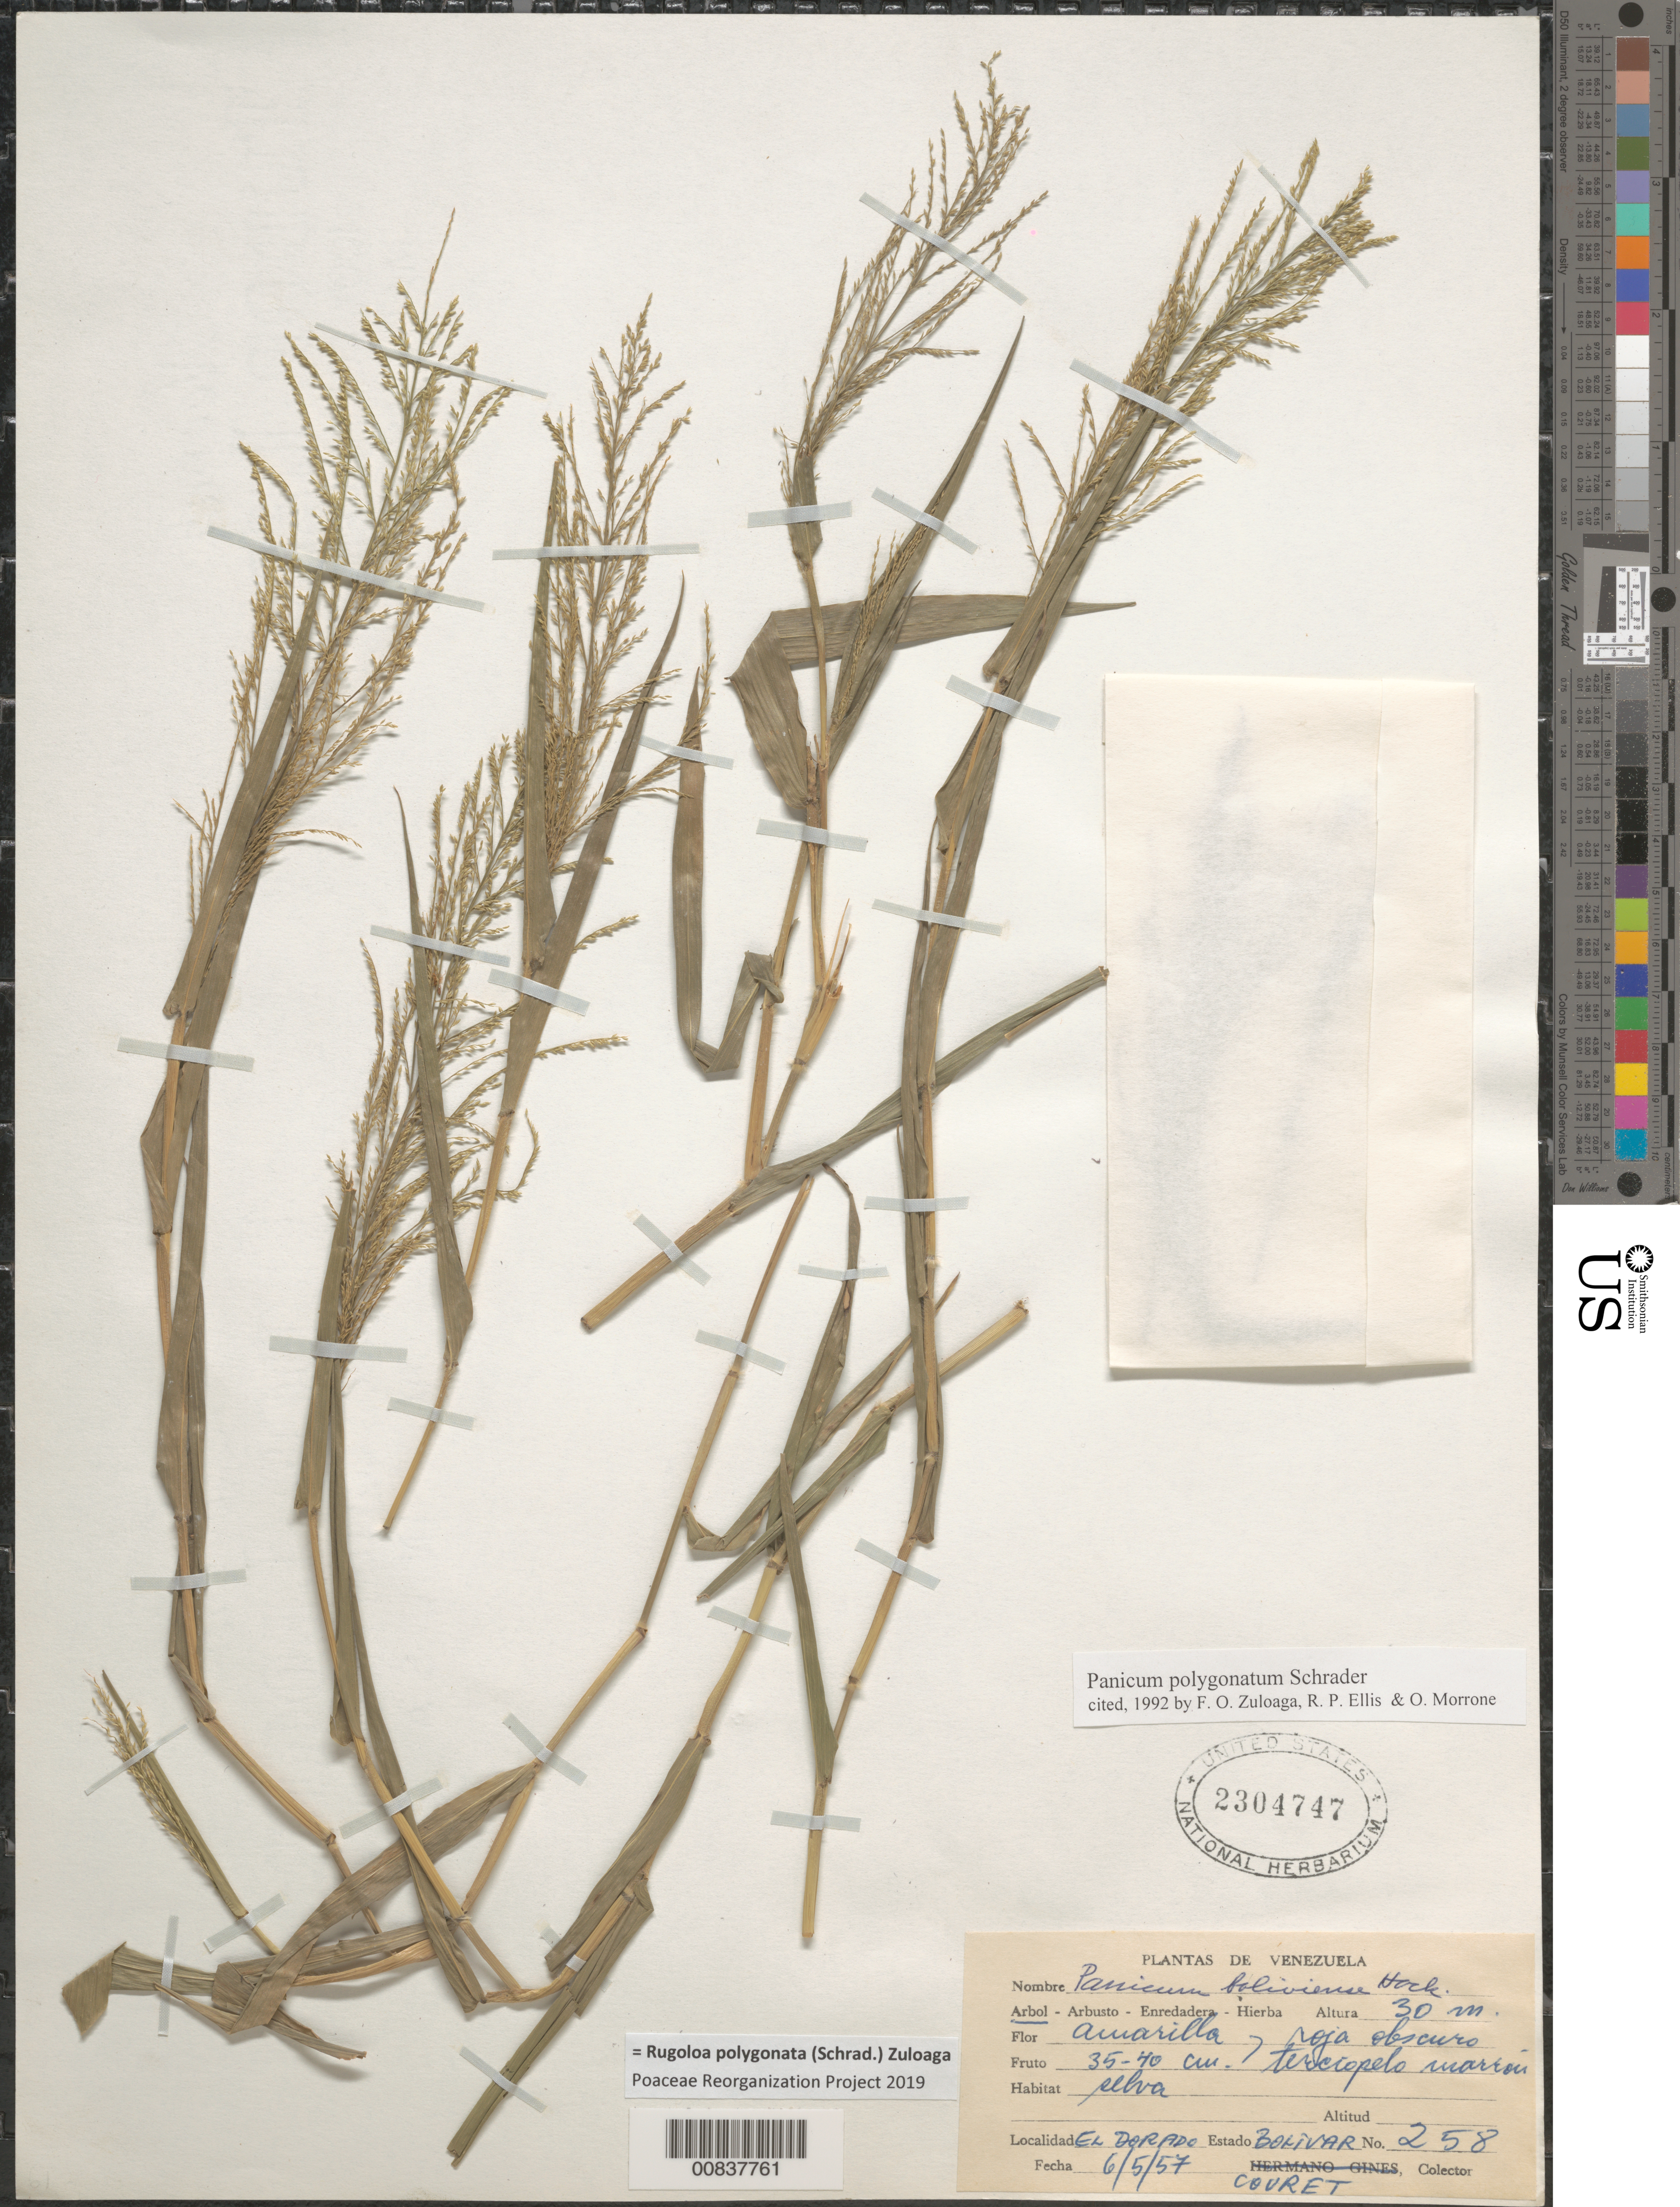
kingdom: Plantae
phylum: Tracheophyta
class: Liliopsida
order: Poales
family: Poaceae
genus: Panicum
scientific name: Panicum polygonatum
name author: Schrad.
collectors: -. Couret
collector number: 258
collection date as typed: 6-May-57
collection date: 1957-05-06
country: Venezuela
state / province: Bolívar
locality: El Dorado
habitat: Woods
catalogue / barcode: US 2304747